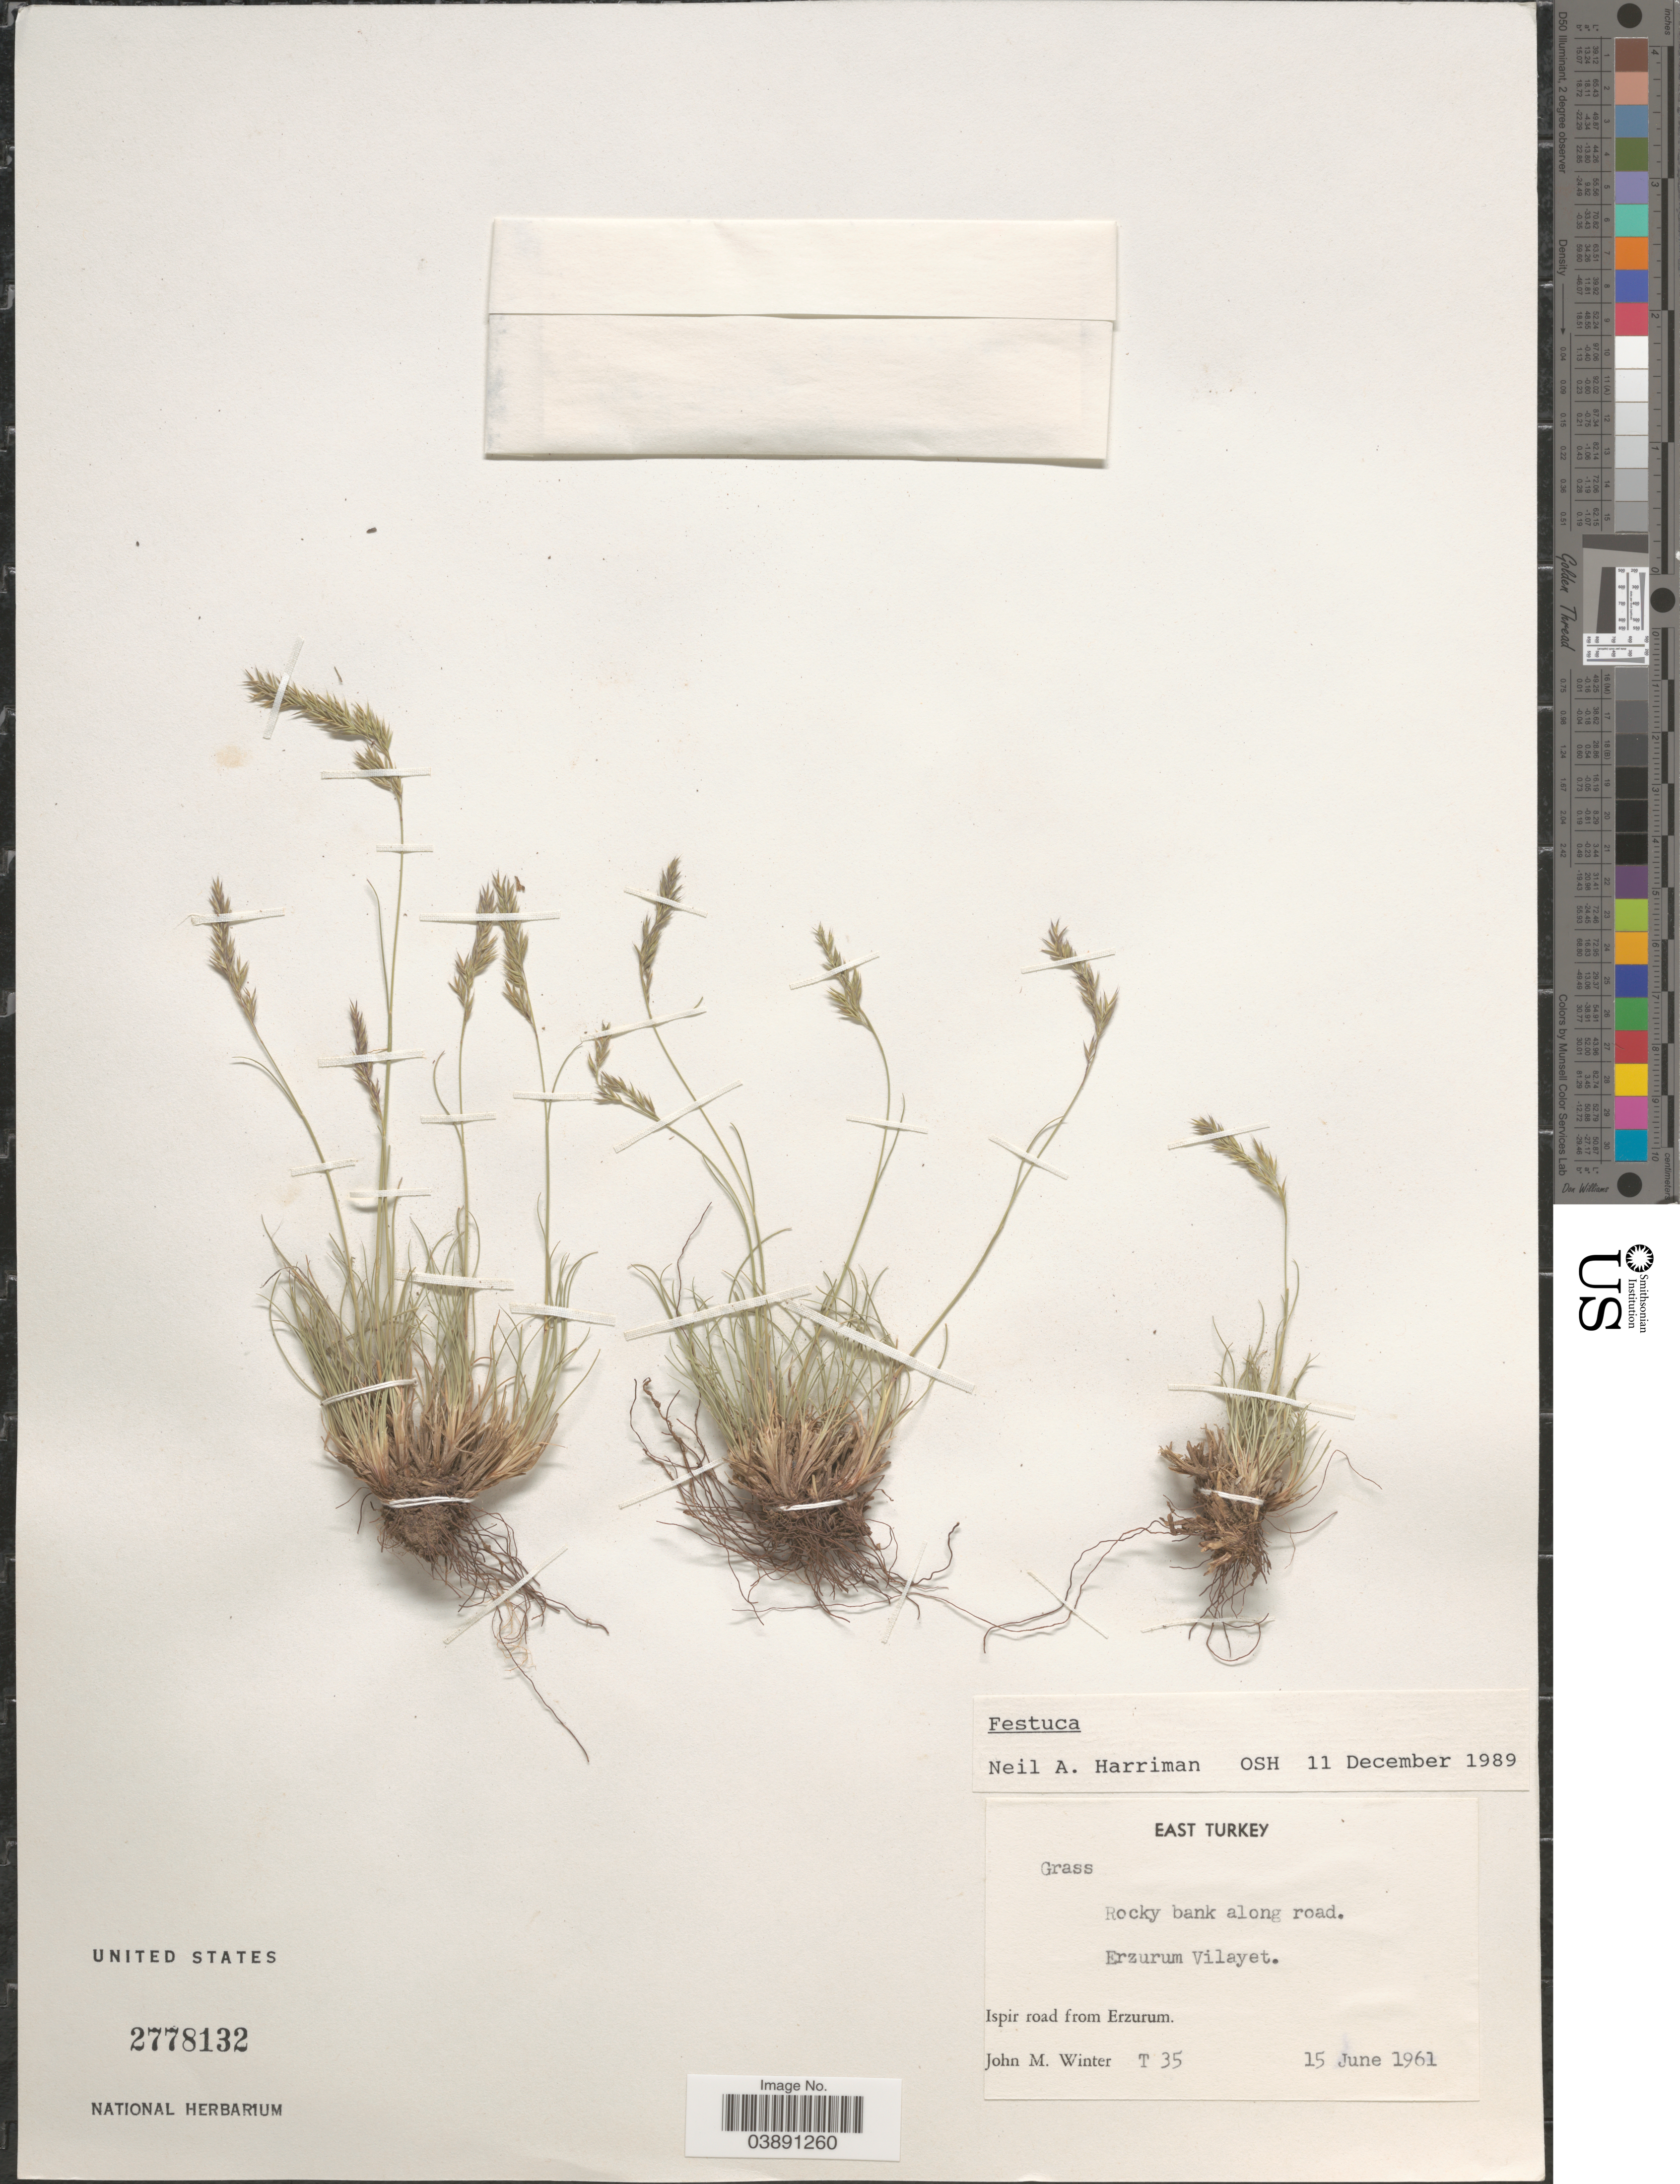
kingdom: Plantae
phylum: Tracheophyta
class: Liliopsida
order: Poales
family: Poaceae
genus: Festuca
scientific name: Festuca sp.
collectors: J. M. Winter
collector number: T 35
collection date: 1961-06-15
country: Turkey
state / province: Erzurum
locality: East Turkey. Erzurum Vilayet. Ispir road from Erzurum.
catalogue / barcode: US 2778132